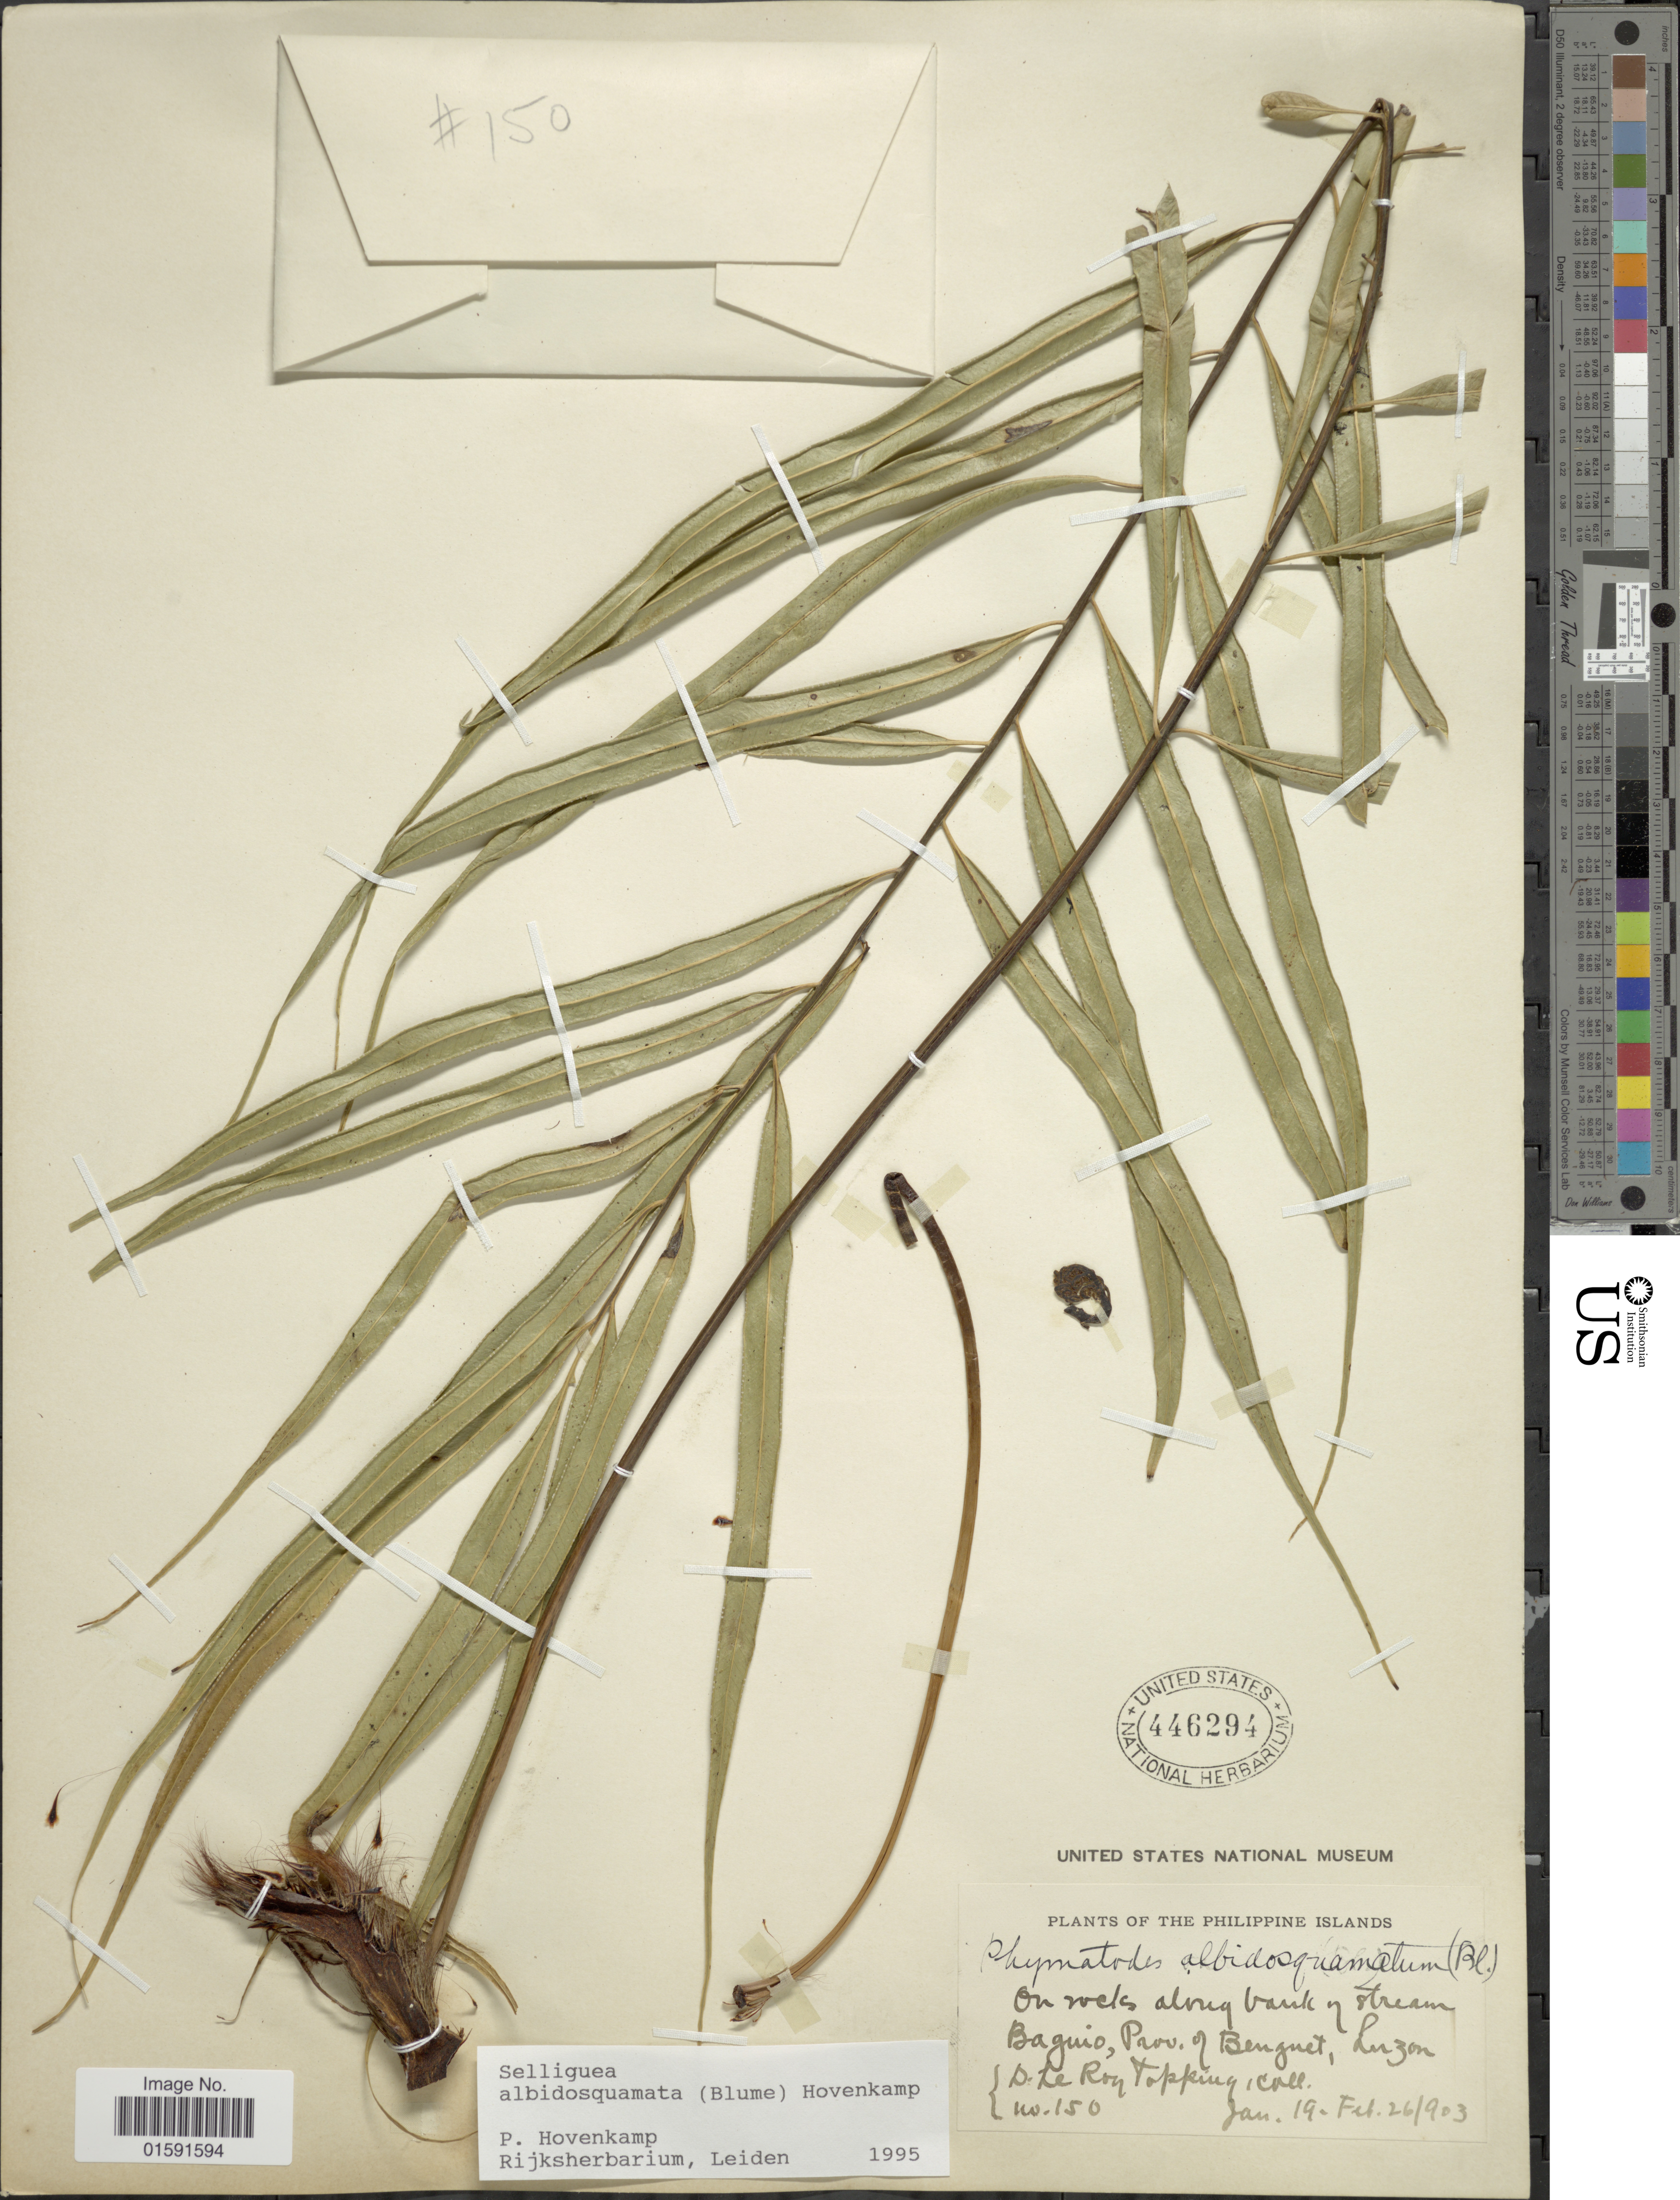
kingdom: Plantae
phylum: Tracheophyta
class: Polypodiopsida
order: Polypodiales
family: Polypodiaceae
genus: Selliguea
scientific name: Selliguea albidosquamata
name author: (Blume) Parris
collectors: D. L. Topping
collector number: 150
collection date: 1903-01-19/1903-02-26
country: Philippines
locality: Baguio, Prov. of Benguet, Luzon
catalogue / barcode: US 446294